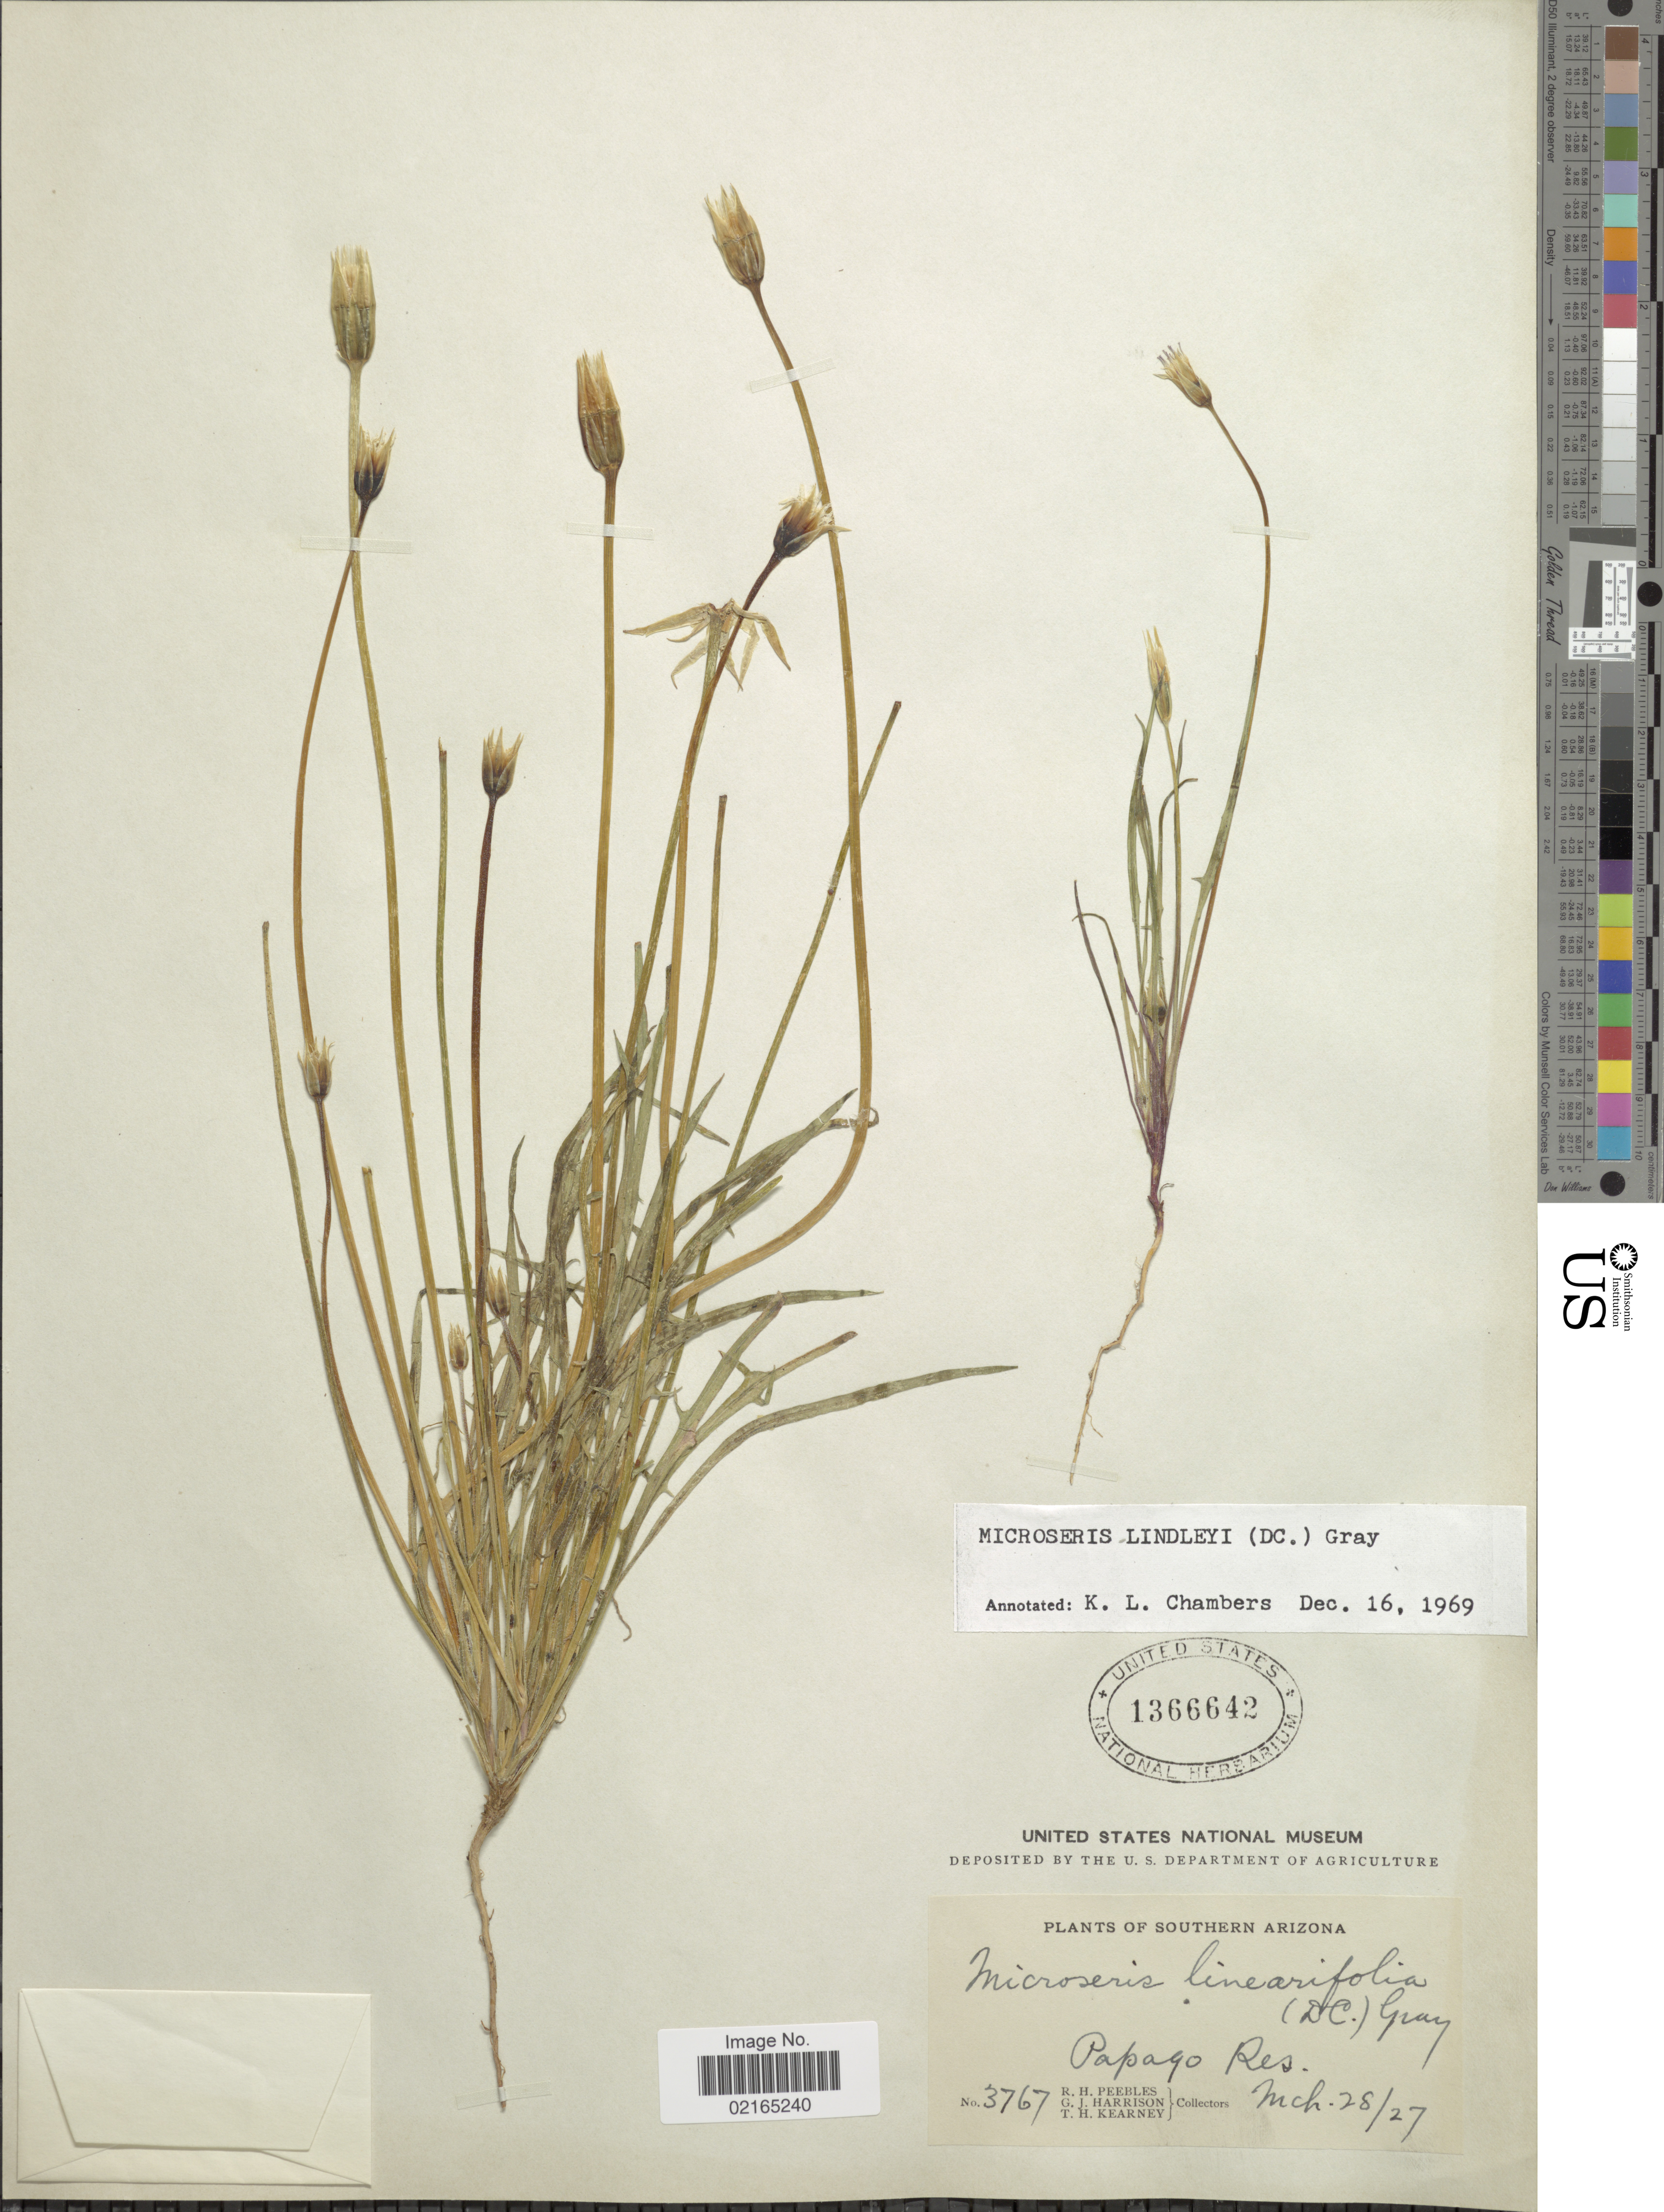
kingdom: Plantae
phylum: Tracheophyta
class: Magnoliopsida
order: Asterales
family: Asteraceae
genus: Uropappus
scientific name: Uropappus lindleyi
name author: (DC.) Nutt.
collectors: R. H. Peebles, G. J. Harrison & T. H. Kearney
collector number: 3767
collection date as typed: Transcribed d/m/y: 28/3/27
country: United States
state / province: Arizona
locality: Southern Arizona, Papago Res.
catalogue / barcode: US 1366642